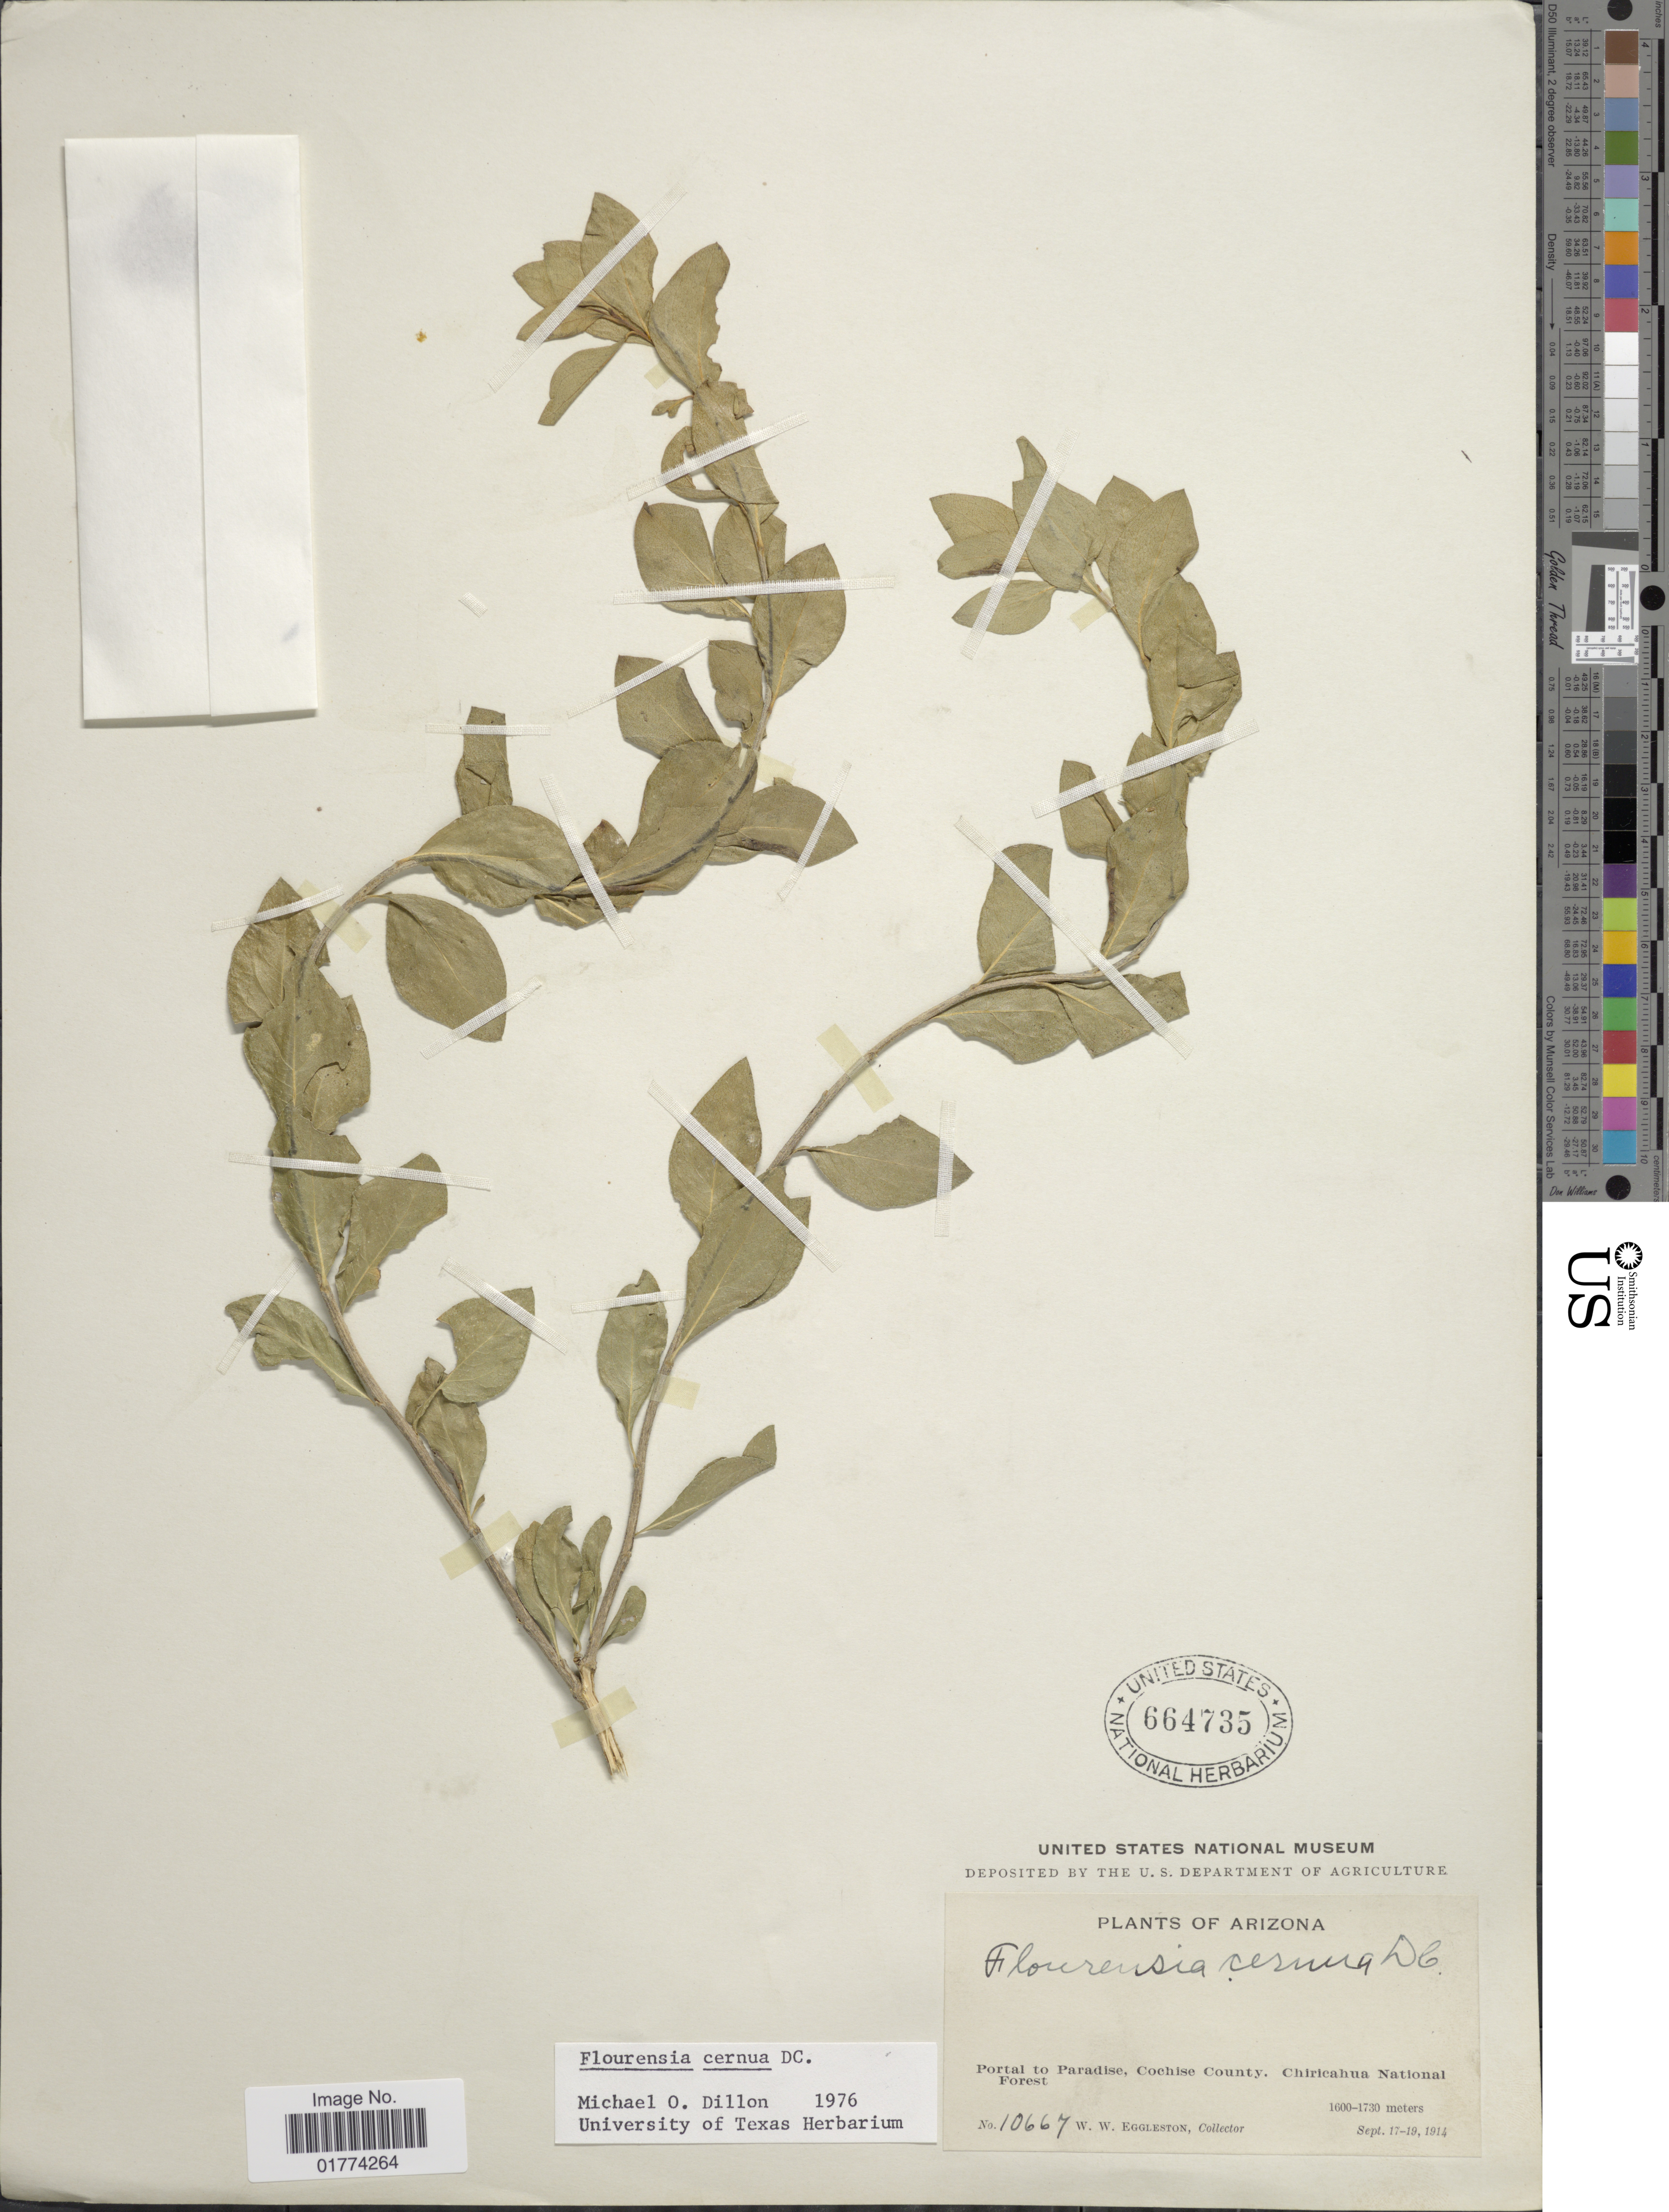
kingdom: Plantae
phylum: Tracheophyta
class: Magnoliopsida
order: Asterales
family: Asteraceae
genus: Flourensia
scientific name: Flourensia cernua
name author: DC.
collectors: W. W. Eggleston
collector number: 10667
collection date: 1914-09-17/1914-09-19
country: United States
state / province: Arizona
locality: Portal to Paradise, Cochise County, Chiricahua National Forest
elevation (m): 1600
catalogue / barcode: US 664735